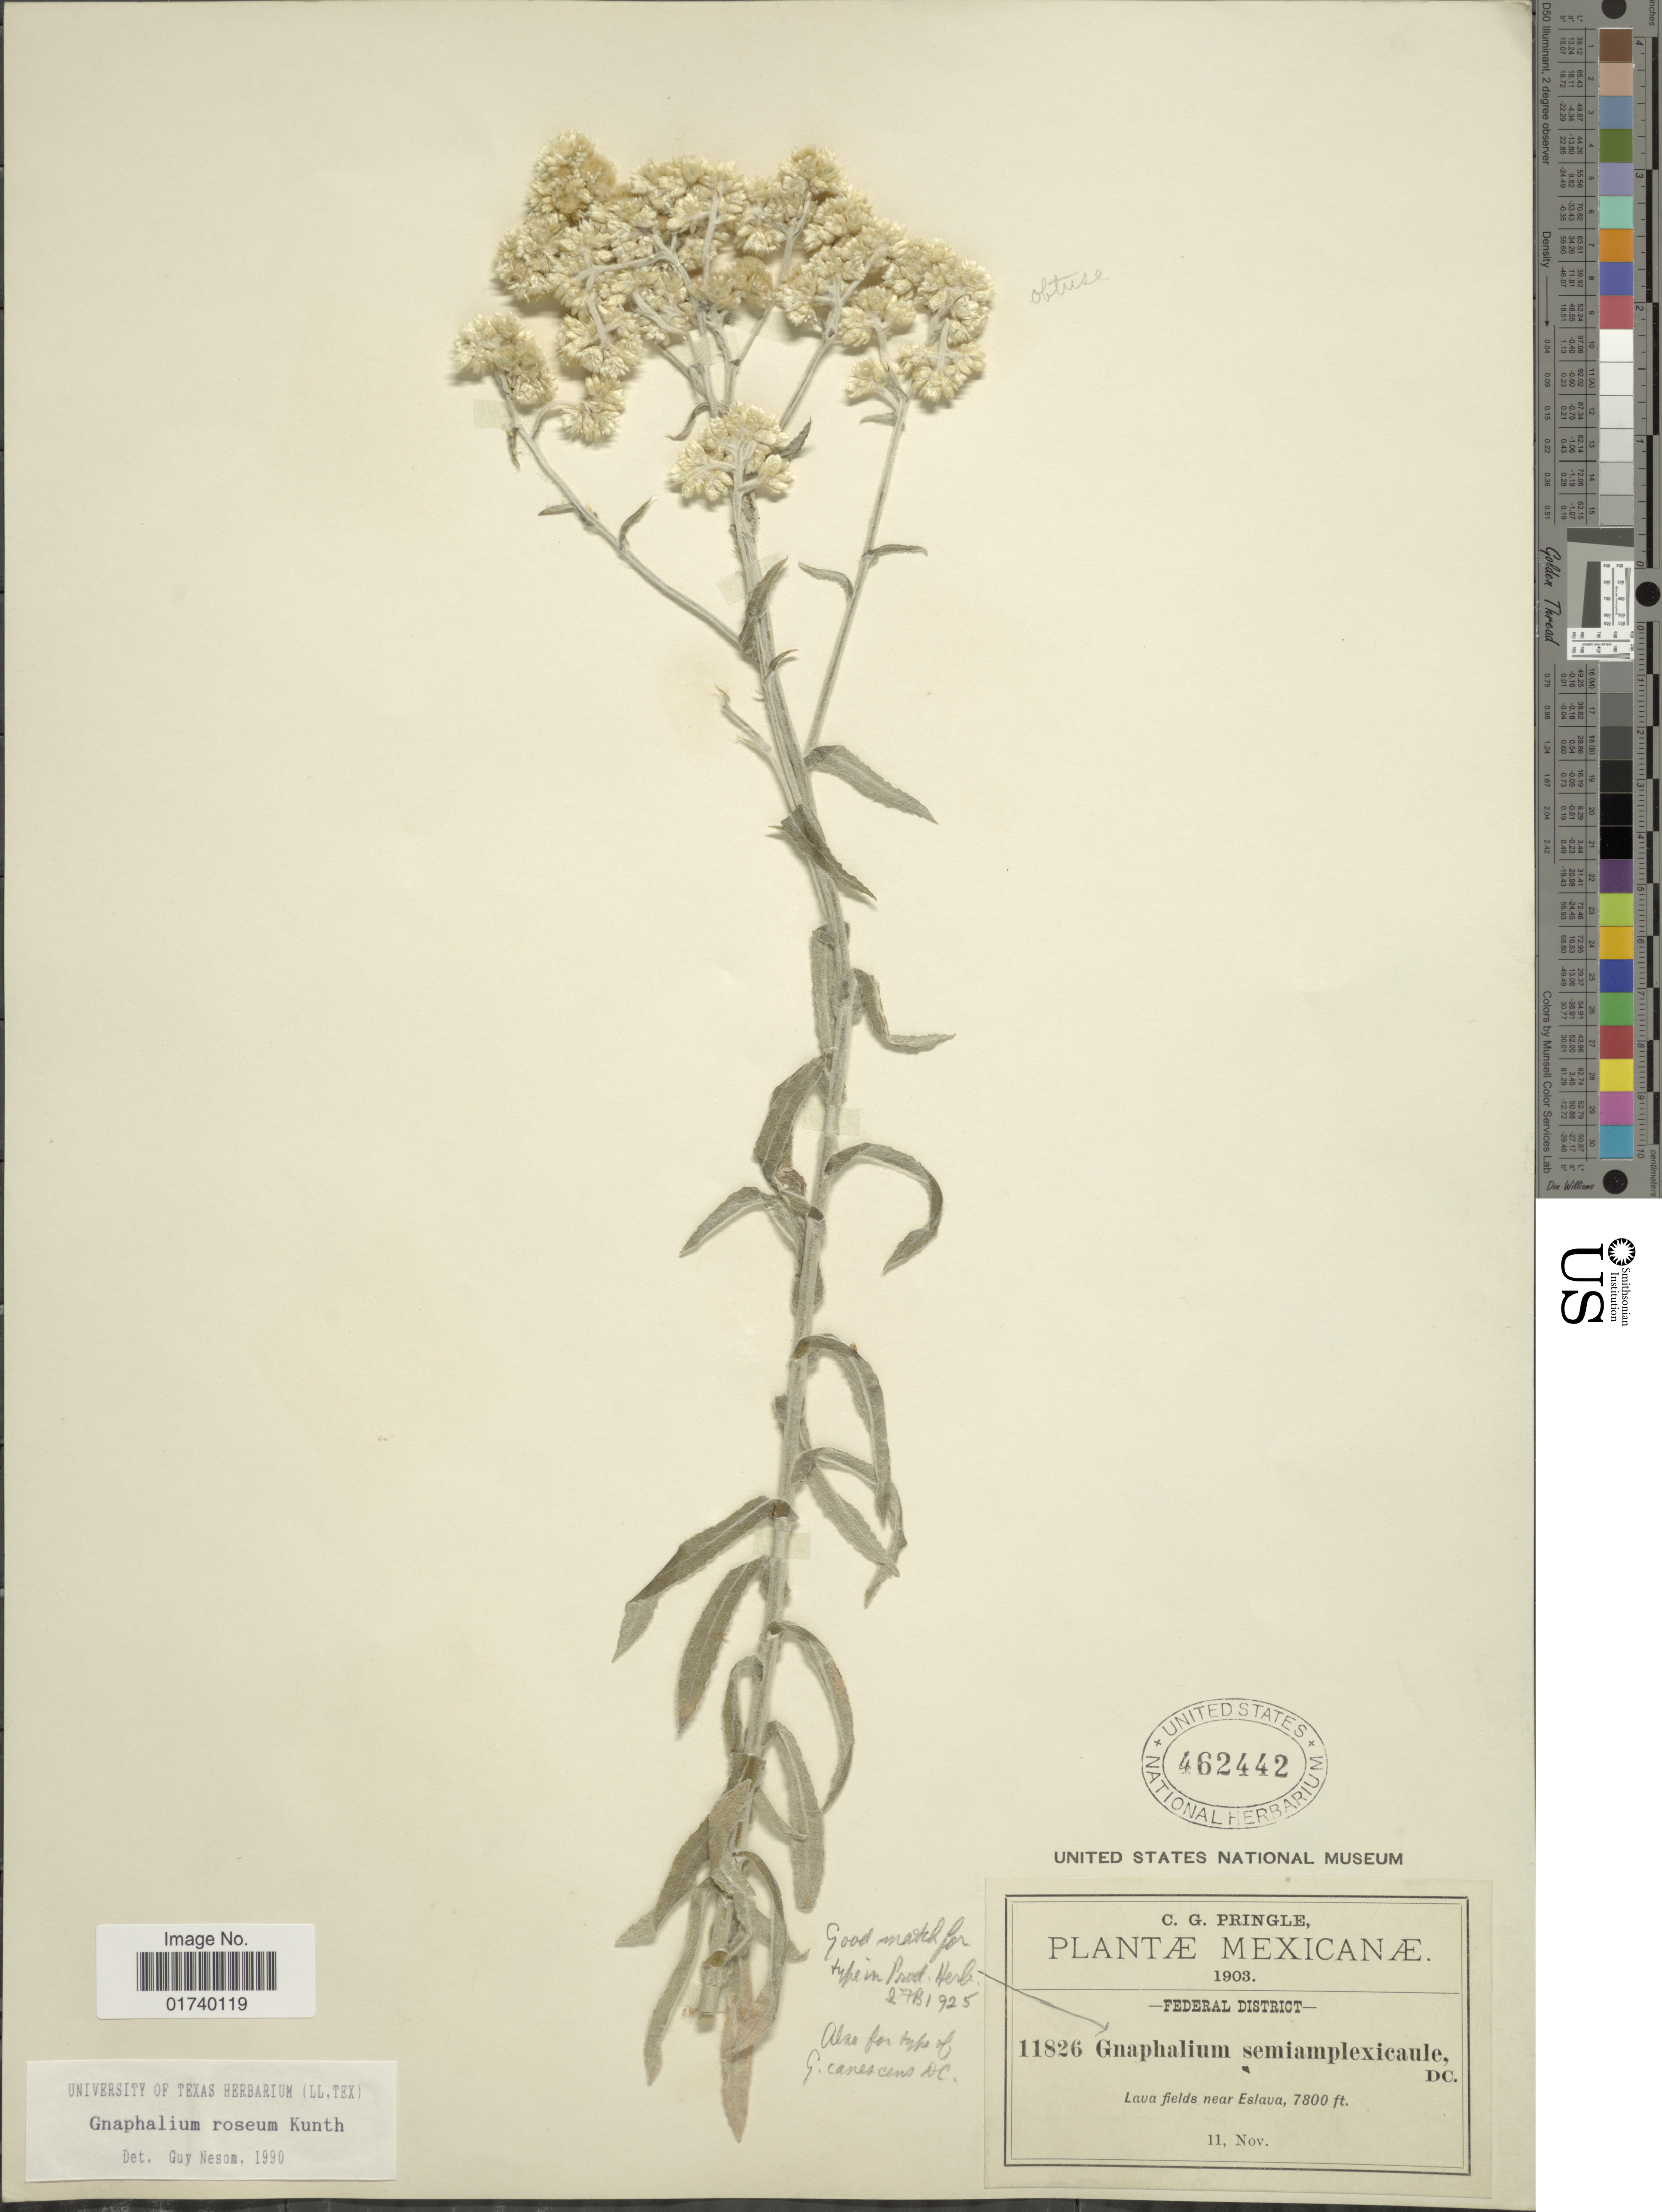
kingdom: Plantae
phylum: Tracheophyta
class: Magnoliopsida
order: Asterales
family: Asteraceae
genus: Pseudognaphalium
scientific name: Pseudognaphalium roseum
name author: (Kunth) Anderb.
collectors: C. G. Pringle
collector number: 11826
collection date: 1903-11-11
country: Mexico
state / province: Distrito Federal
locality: Federal District, Lava fields near Eslava.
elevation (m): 2377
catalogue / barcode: US 462442